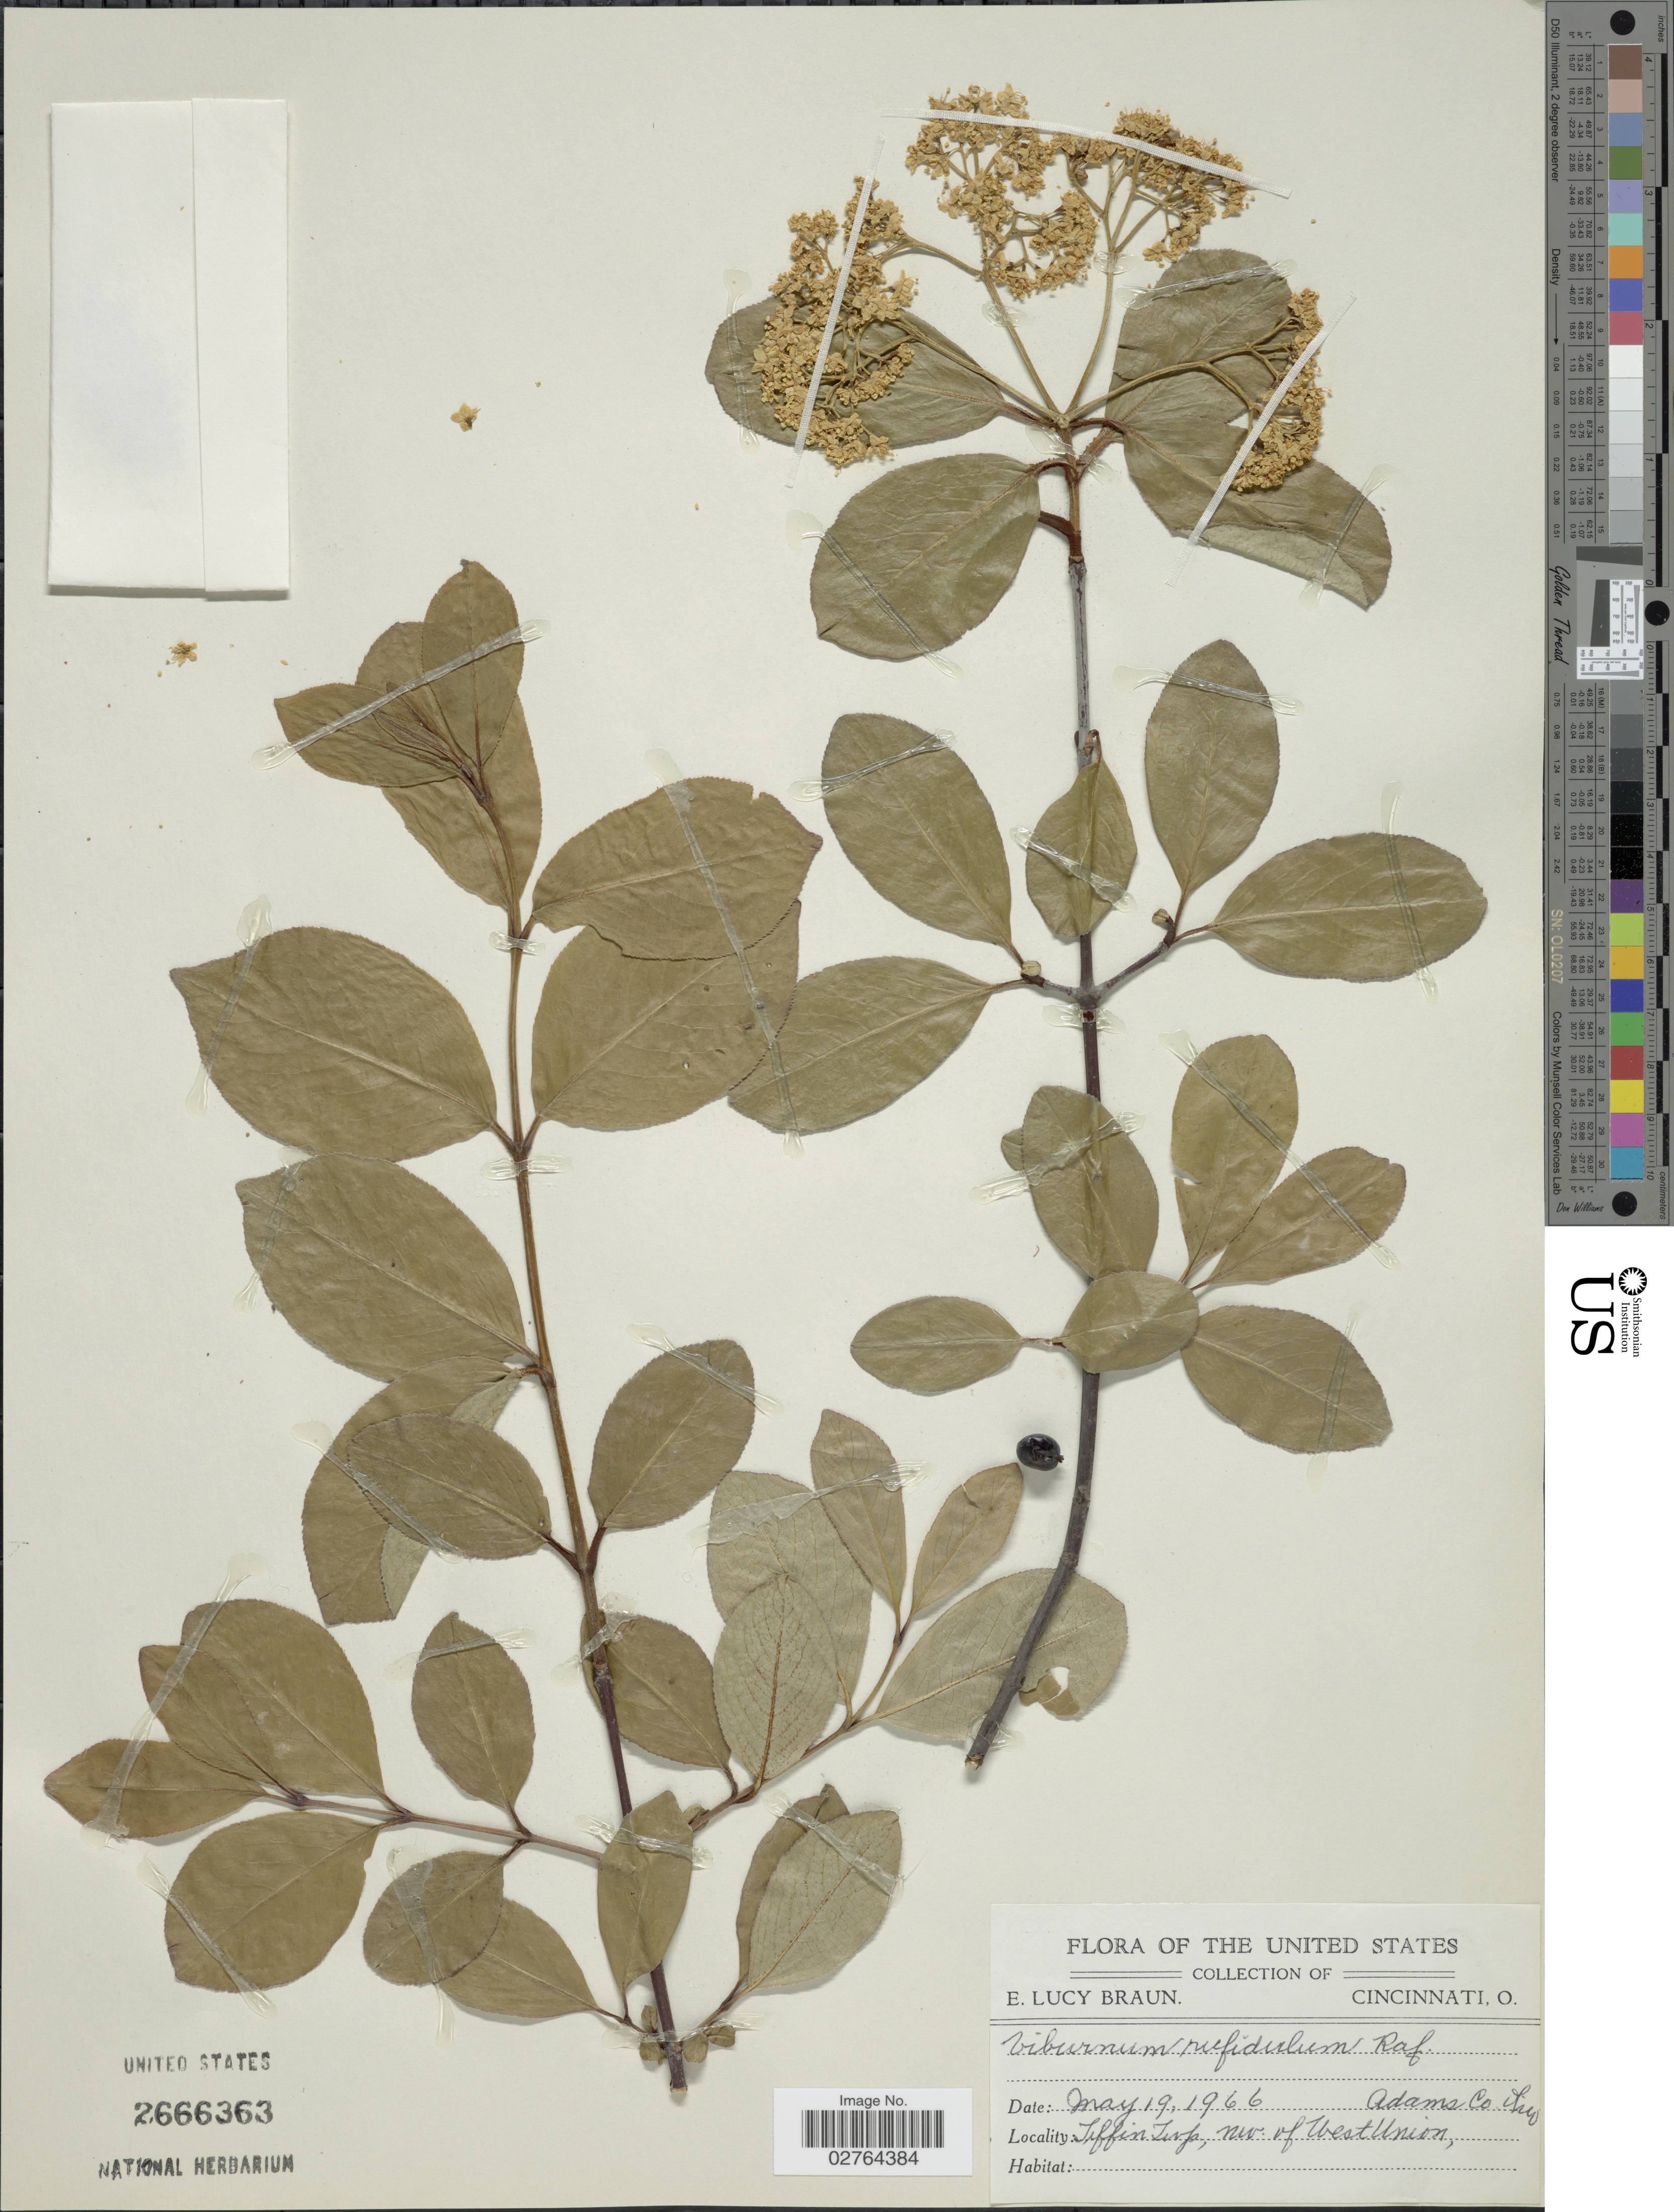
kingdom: Plantae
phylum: Tracheophyta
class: Magnoliopsida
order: Dipsacales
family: Viburnaceae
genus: Viburnum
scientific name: Viburnum rufidulum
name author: Raf.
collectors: E. L. Braun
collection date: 1966-05-19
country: United States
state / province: Ohio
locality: Adams Co. Tiffin Twp, nw of West Union.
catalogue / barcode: US 2666363